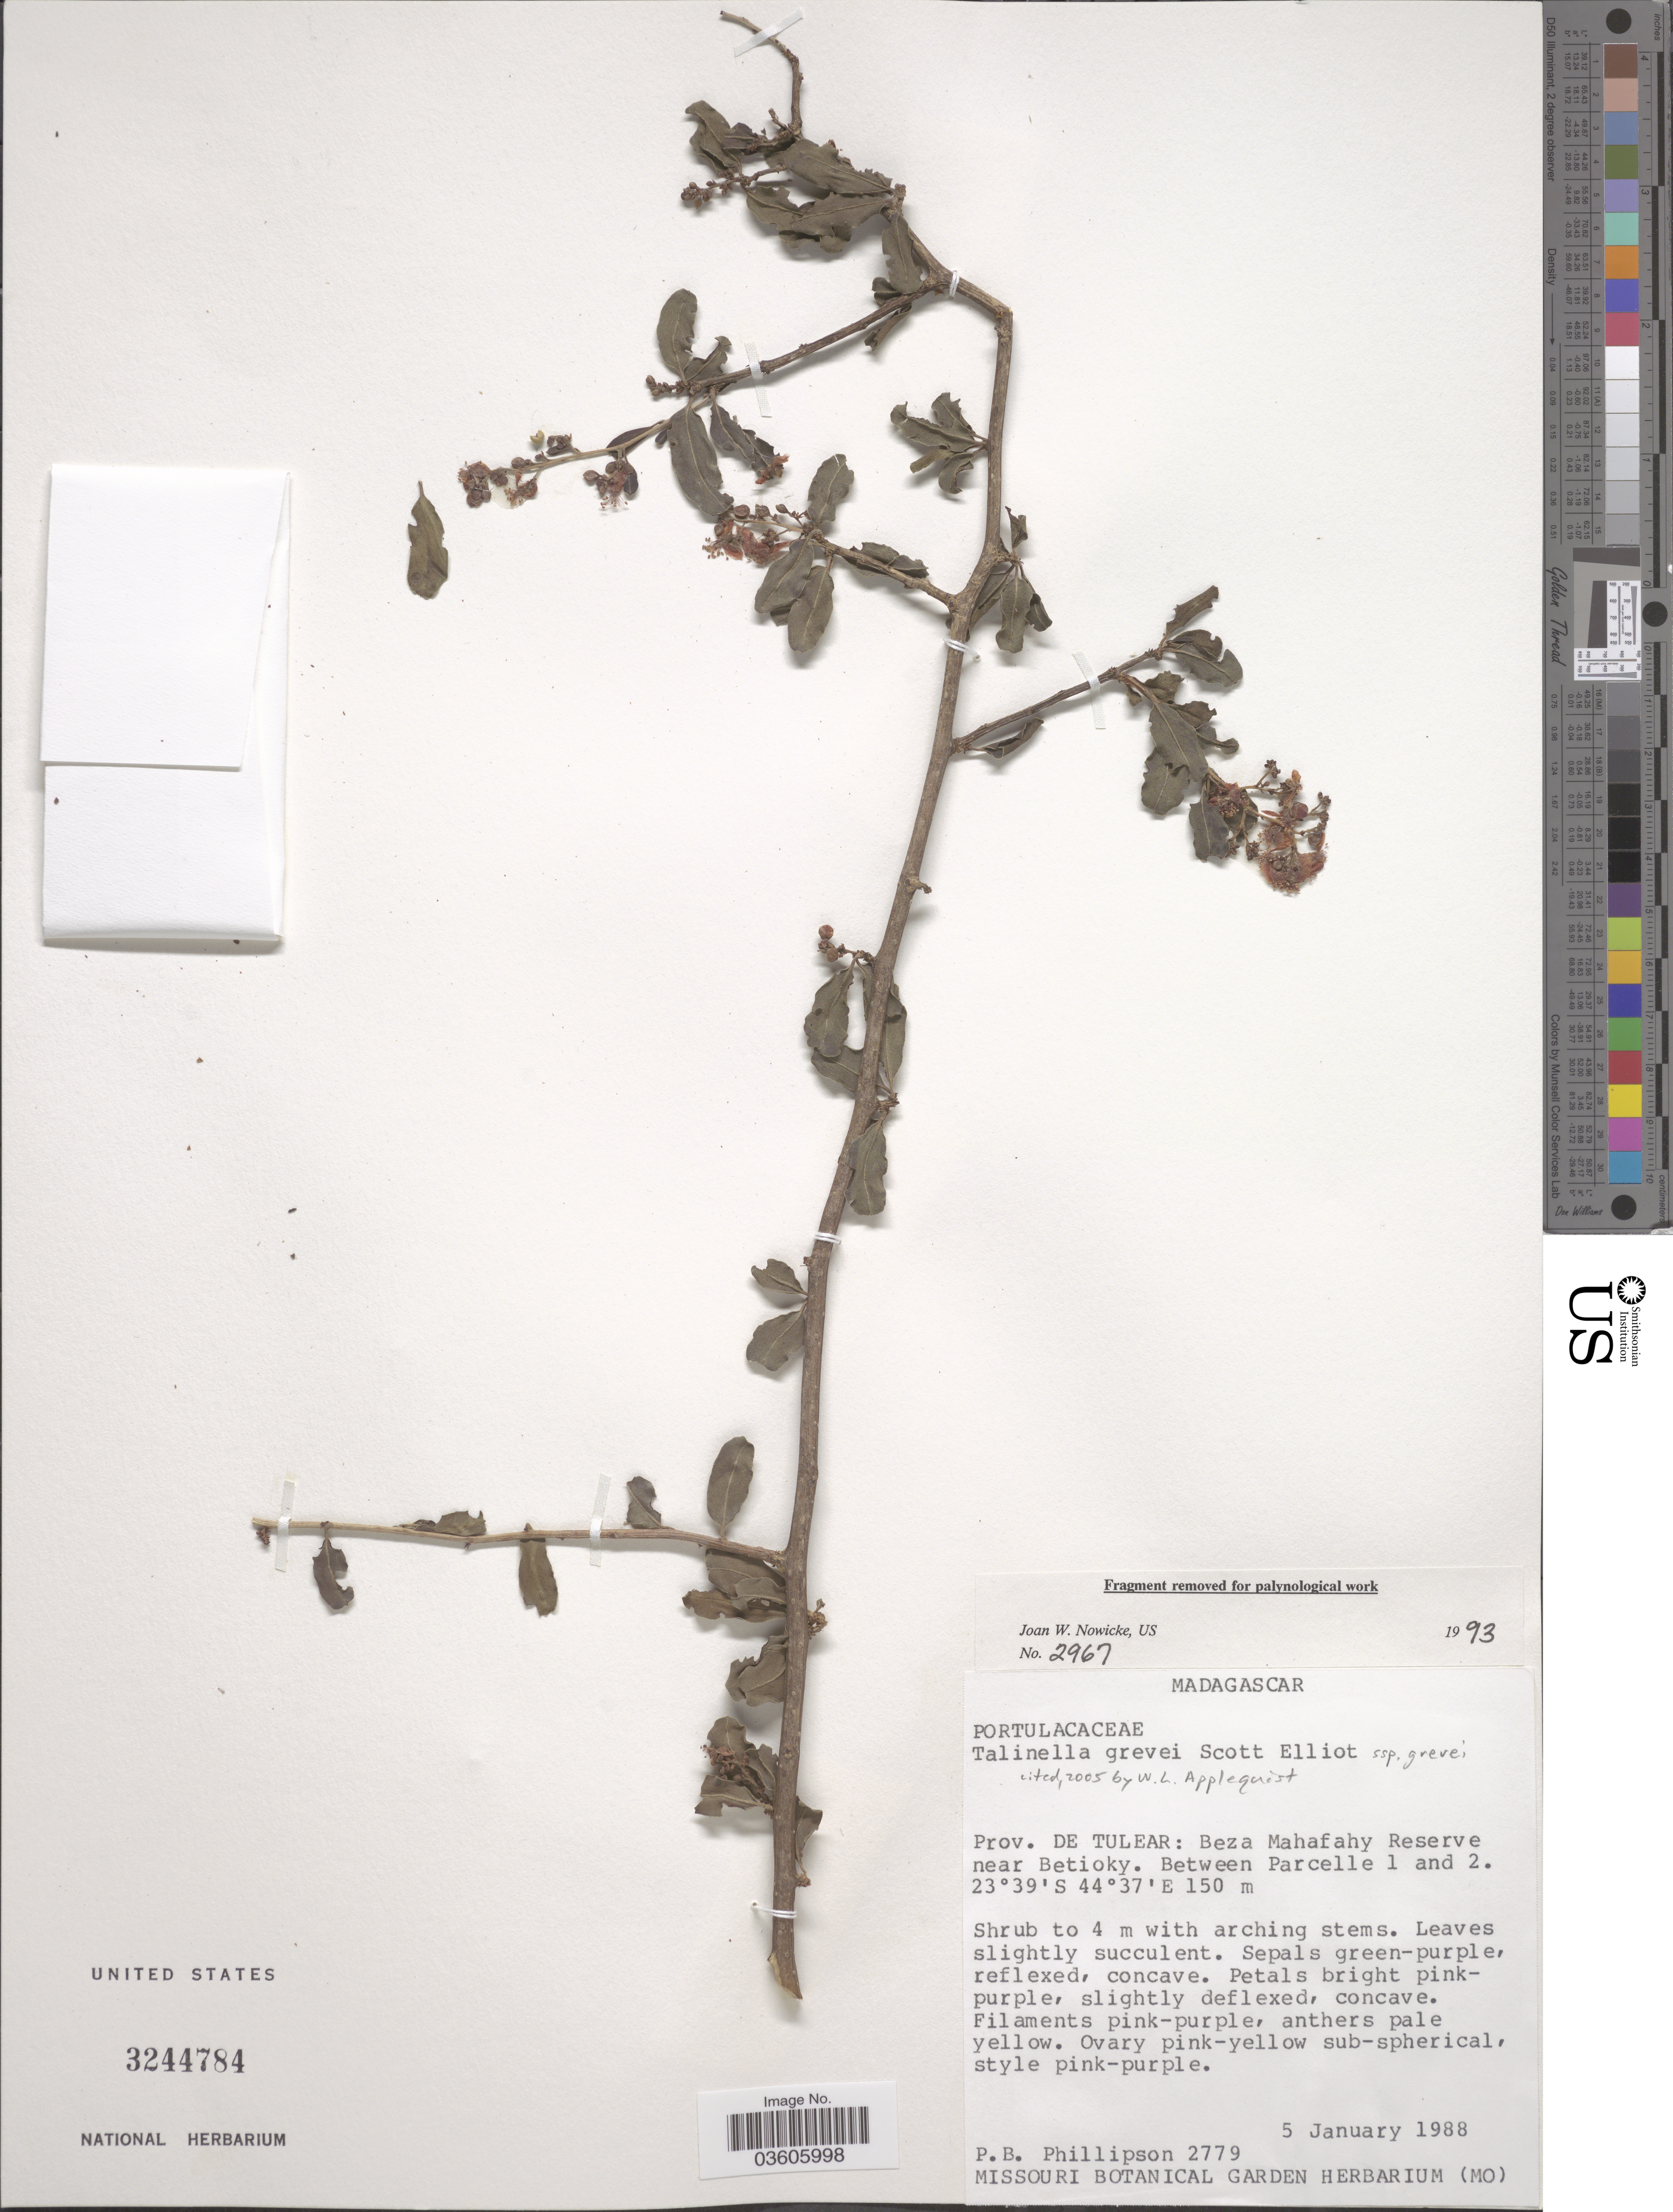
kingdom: Plantae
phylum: Tracheophyta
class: Magnoliopsida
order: Caryophyllales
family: Talinaceae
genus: Talinella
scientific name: Talinella grevei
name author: Danguy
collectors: P. B. Phillipson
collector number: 2779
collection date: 1988-01-05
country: Madagascar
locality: Prov. de Tulear: Beza Mahafahy Reserve near Betioky. Between Parcelle 1 and 2.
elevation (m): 150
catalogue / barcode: US 3244784